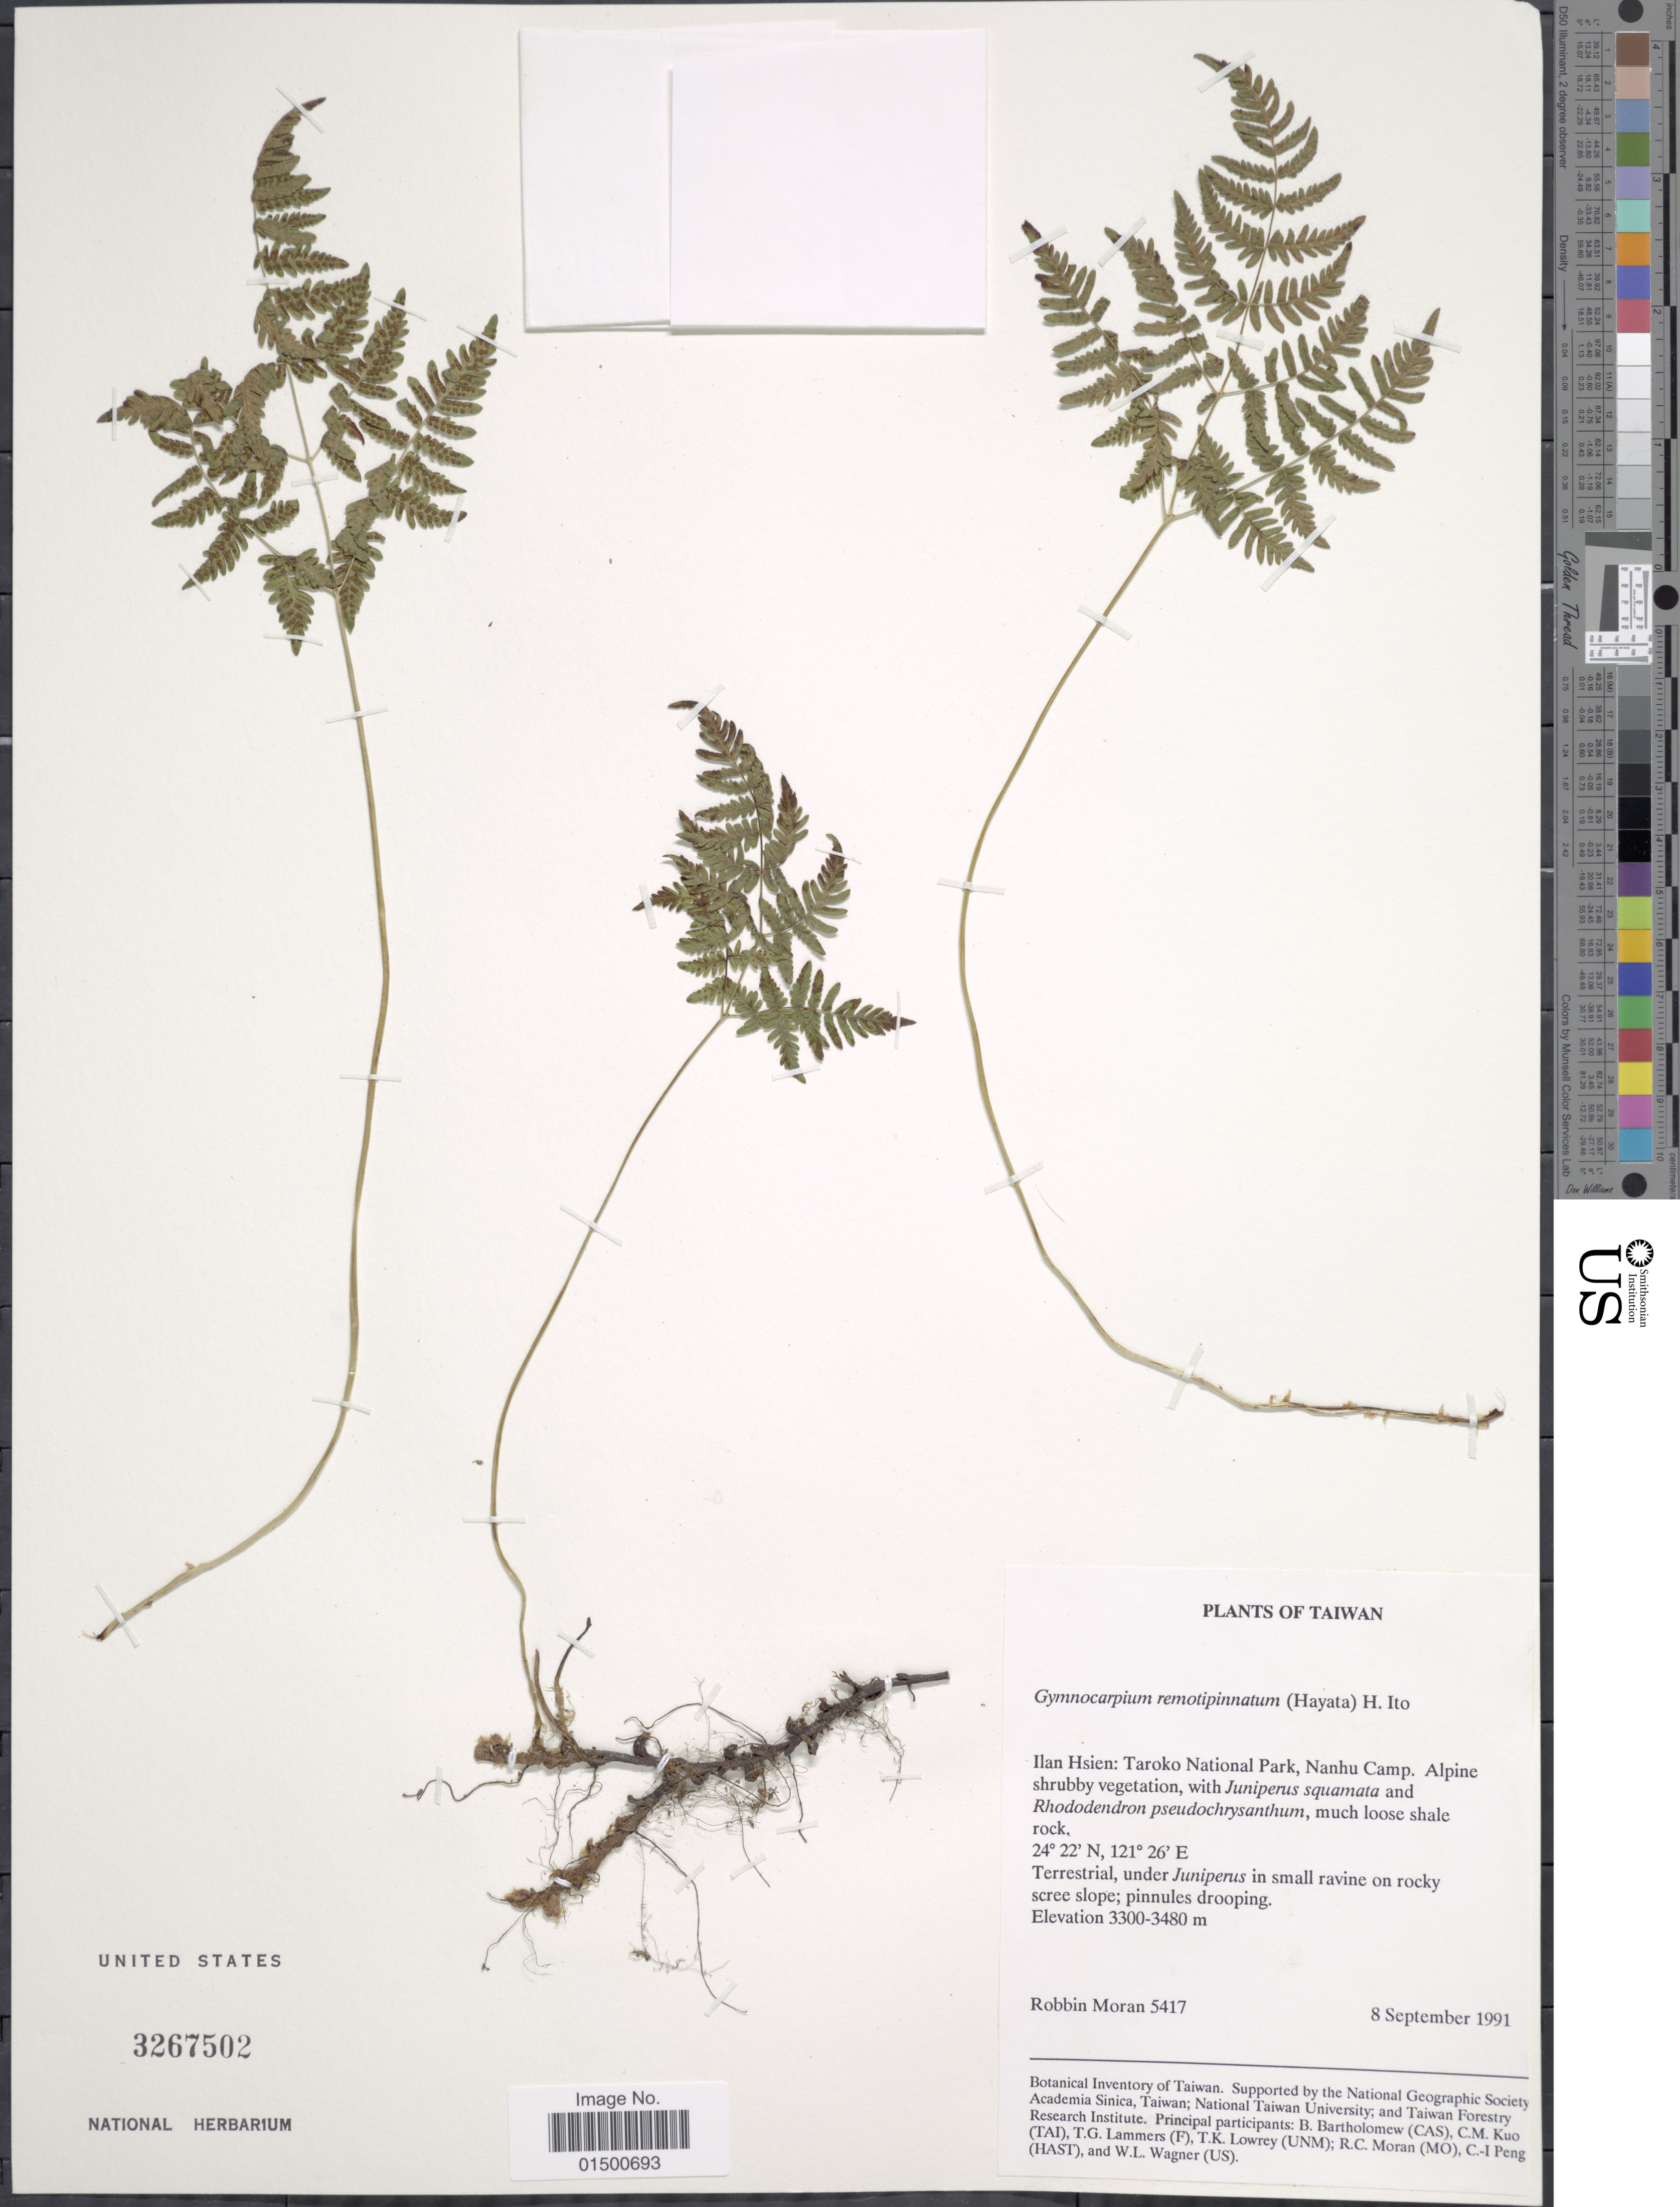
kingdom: Plantae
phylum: Tracheophyta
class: Polypodiopsida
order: Polypodiales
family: Cystopteridaceae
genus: Gymnocarpium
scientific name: Gymnocarpium remotepinnatum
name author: (Hayata) Ching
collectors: R. C. Moran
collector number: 5417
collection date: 1991-09-08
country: Taiwan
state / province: Ilan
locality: Ilan Hsien; taroko National Park, Nanhu Camp, Alpine shrubby vegetation, with Juniperus squamata and Rhododendron pseudochrysanthum, much losse shale rock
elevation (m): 3300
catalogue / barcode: US 3267502